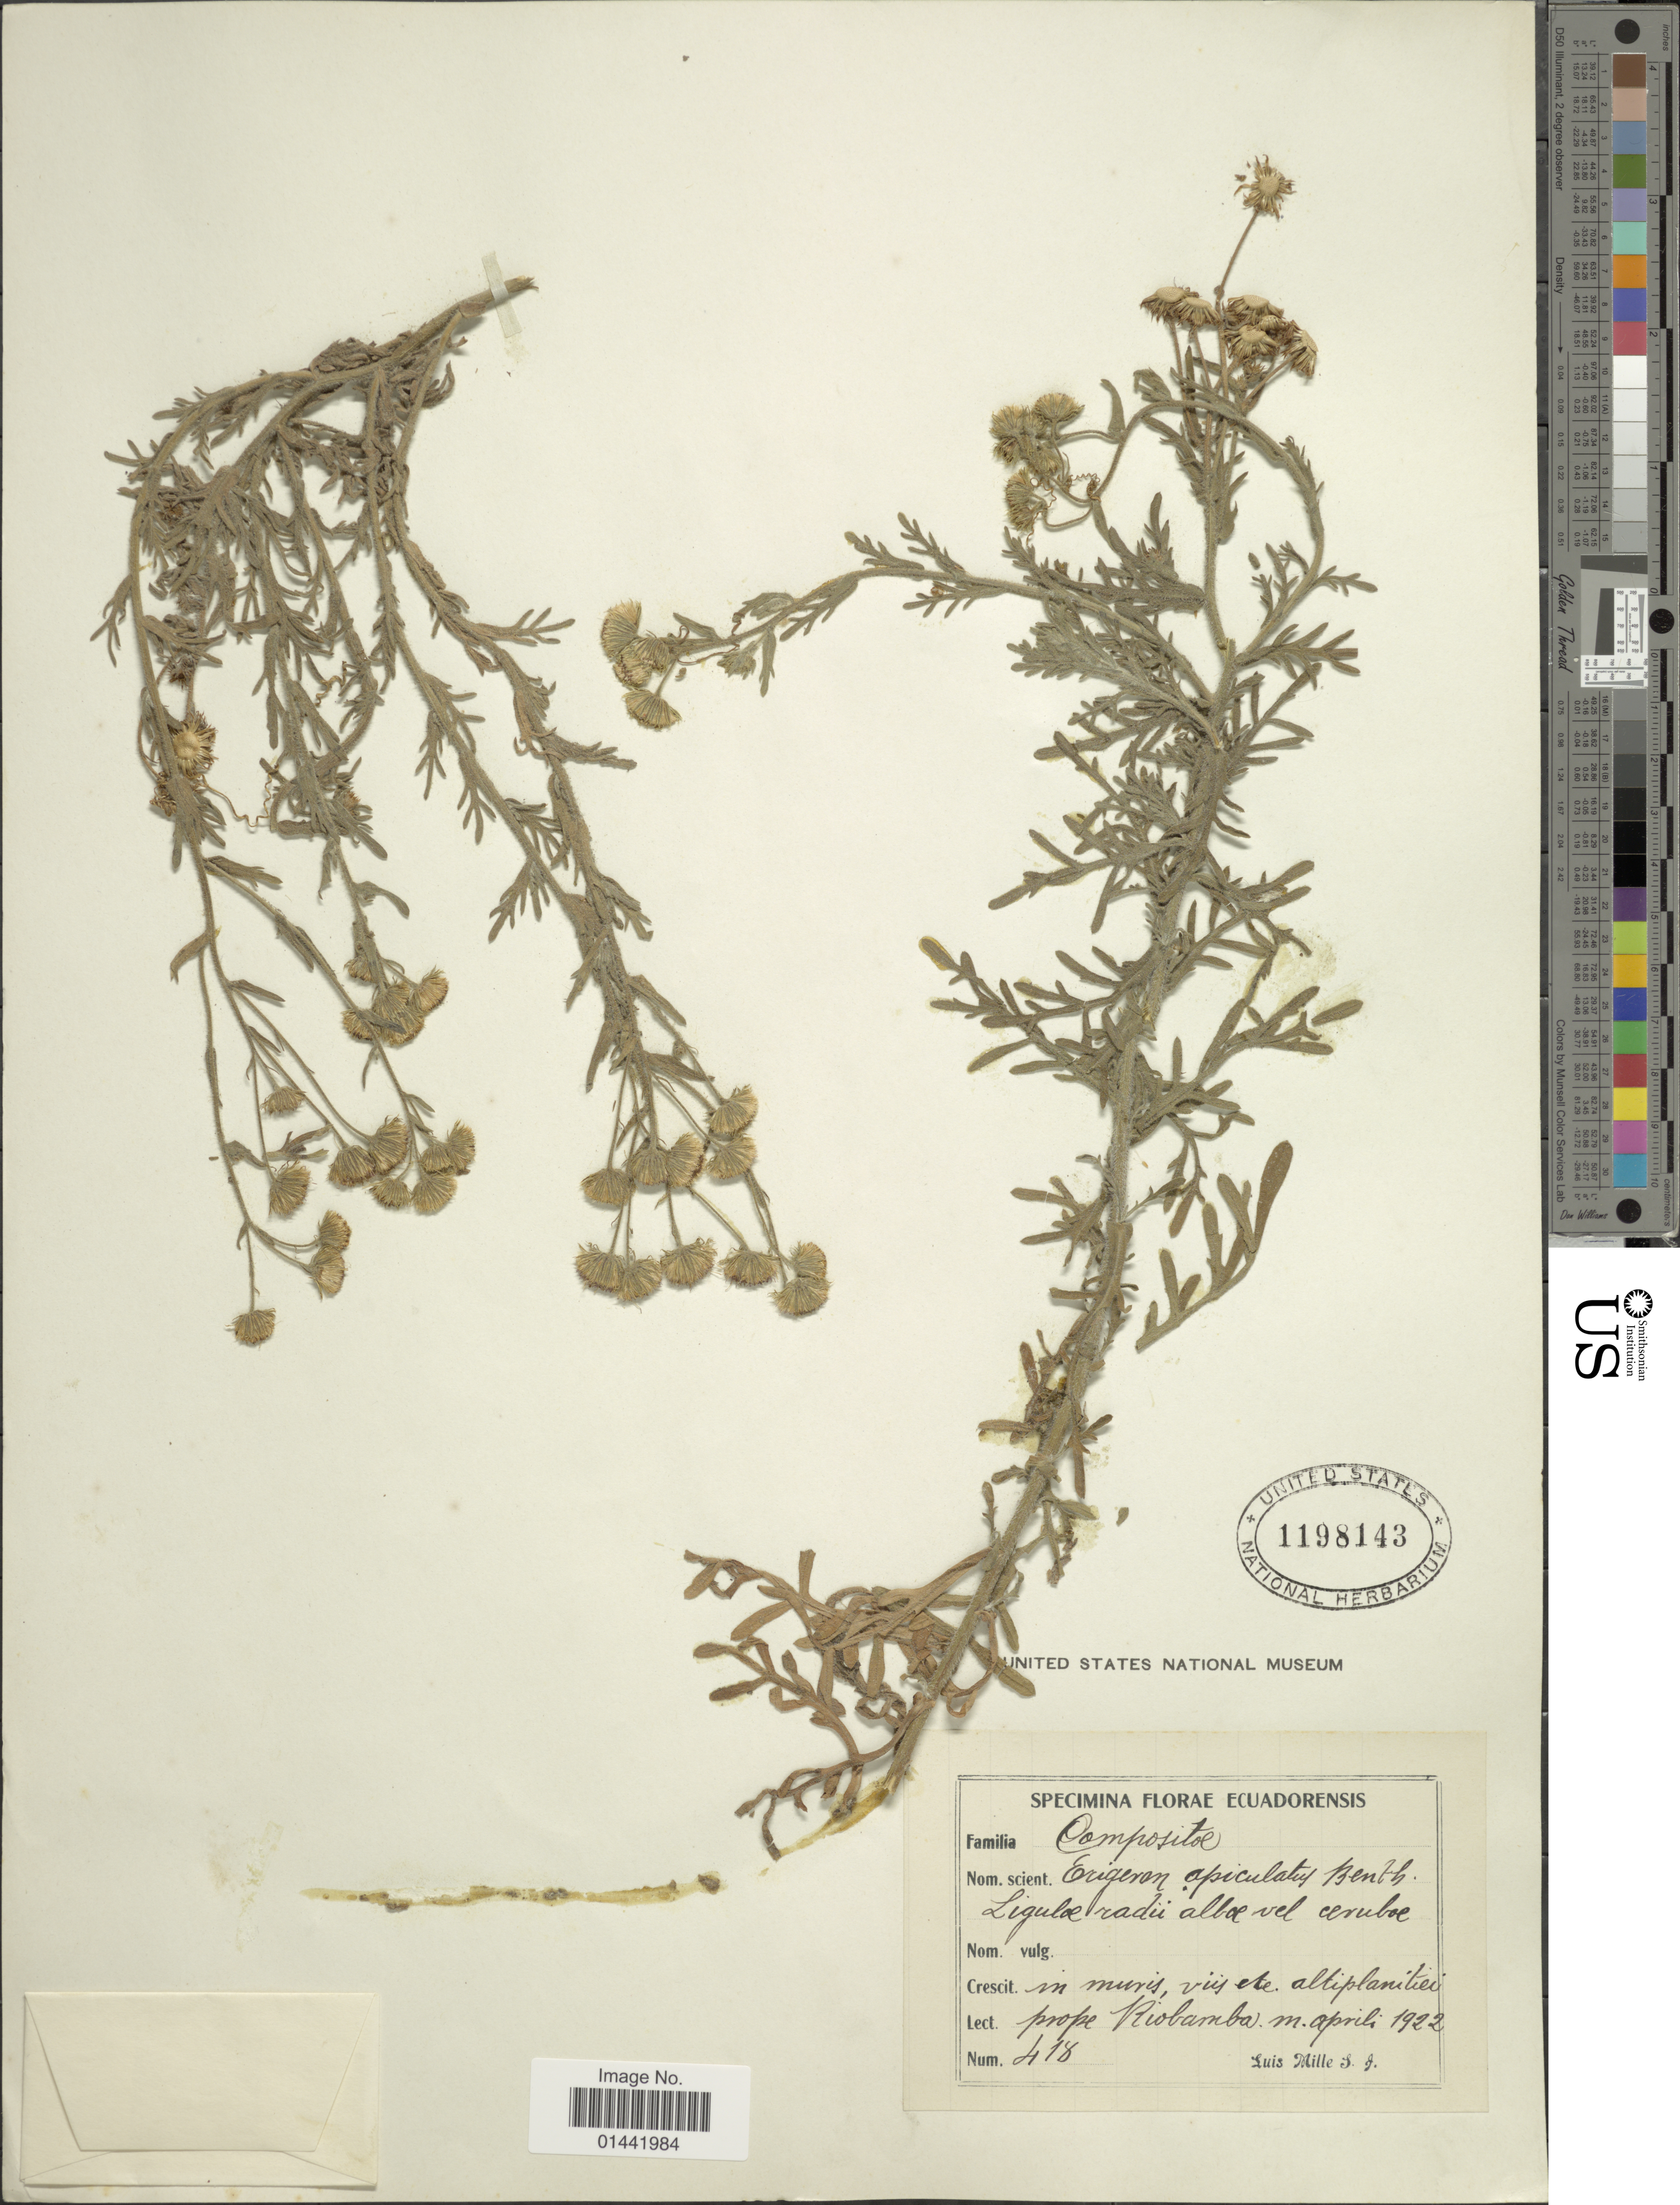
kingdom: Plantae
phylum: Tracheophyta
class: Magnoliopsida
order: Asterales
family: Asteraceae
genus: Erigeron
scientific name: Erigeron apiculatus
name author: Greene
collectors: L. Mille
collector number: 418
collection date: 1922-04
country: Ecuador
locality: Prope Riobamba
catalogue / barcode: US 1198143